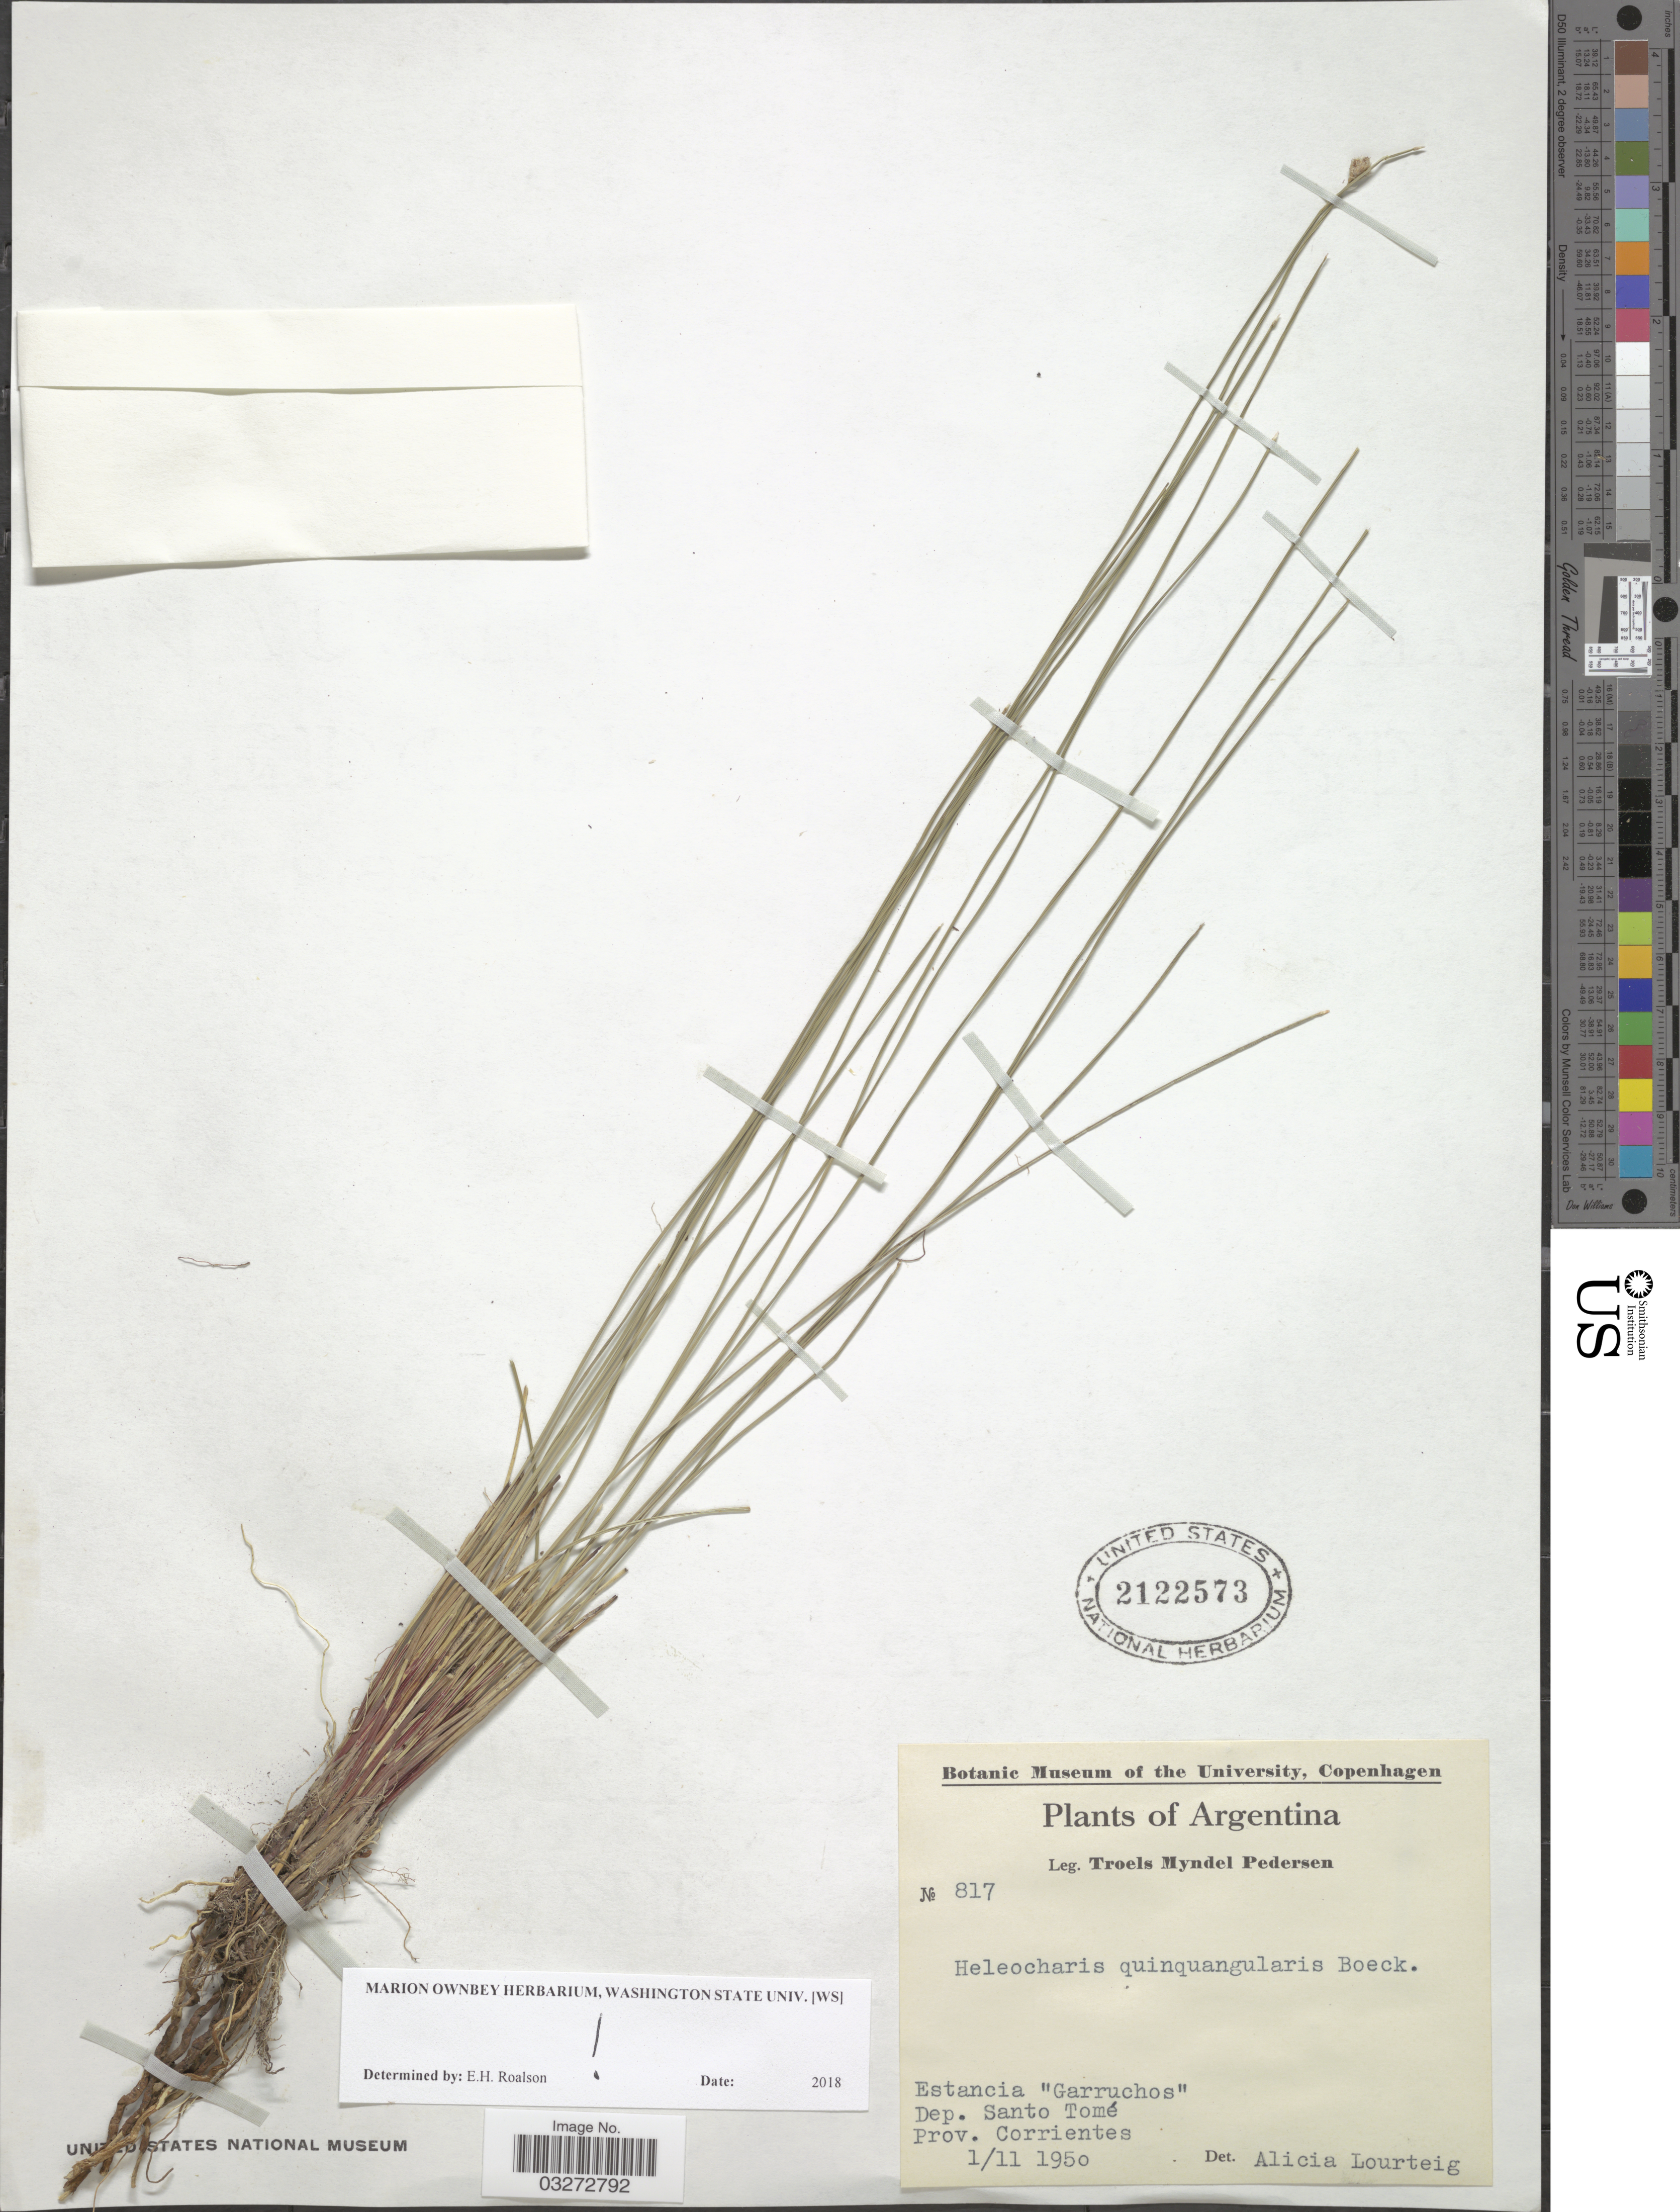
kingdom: Plantae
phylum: Tracheophyta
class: Liliopsida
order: Poales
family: Cyperaceae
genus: Eleocharis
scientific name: Eleocharis quinquangularis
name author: Boeckeler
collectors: T. Pederson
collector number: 817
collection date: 1950-11-01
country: Argentina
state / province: Corrientes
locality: Estancia "Garruchos", Dep. Santo Tomé.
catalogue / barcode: US 2122573